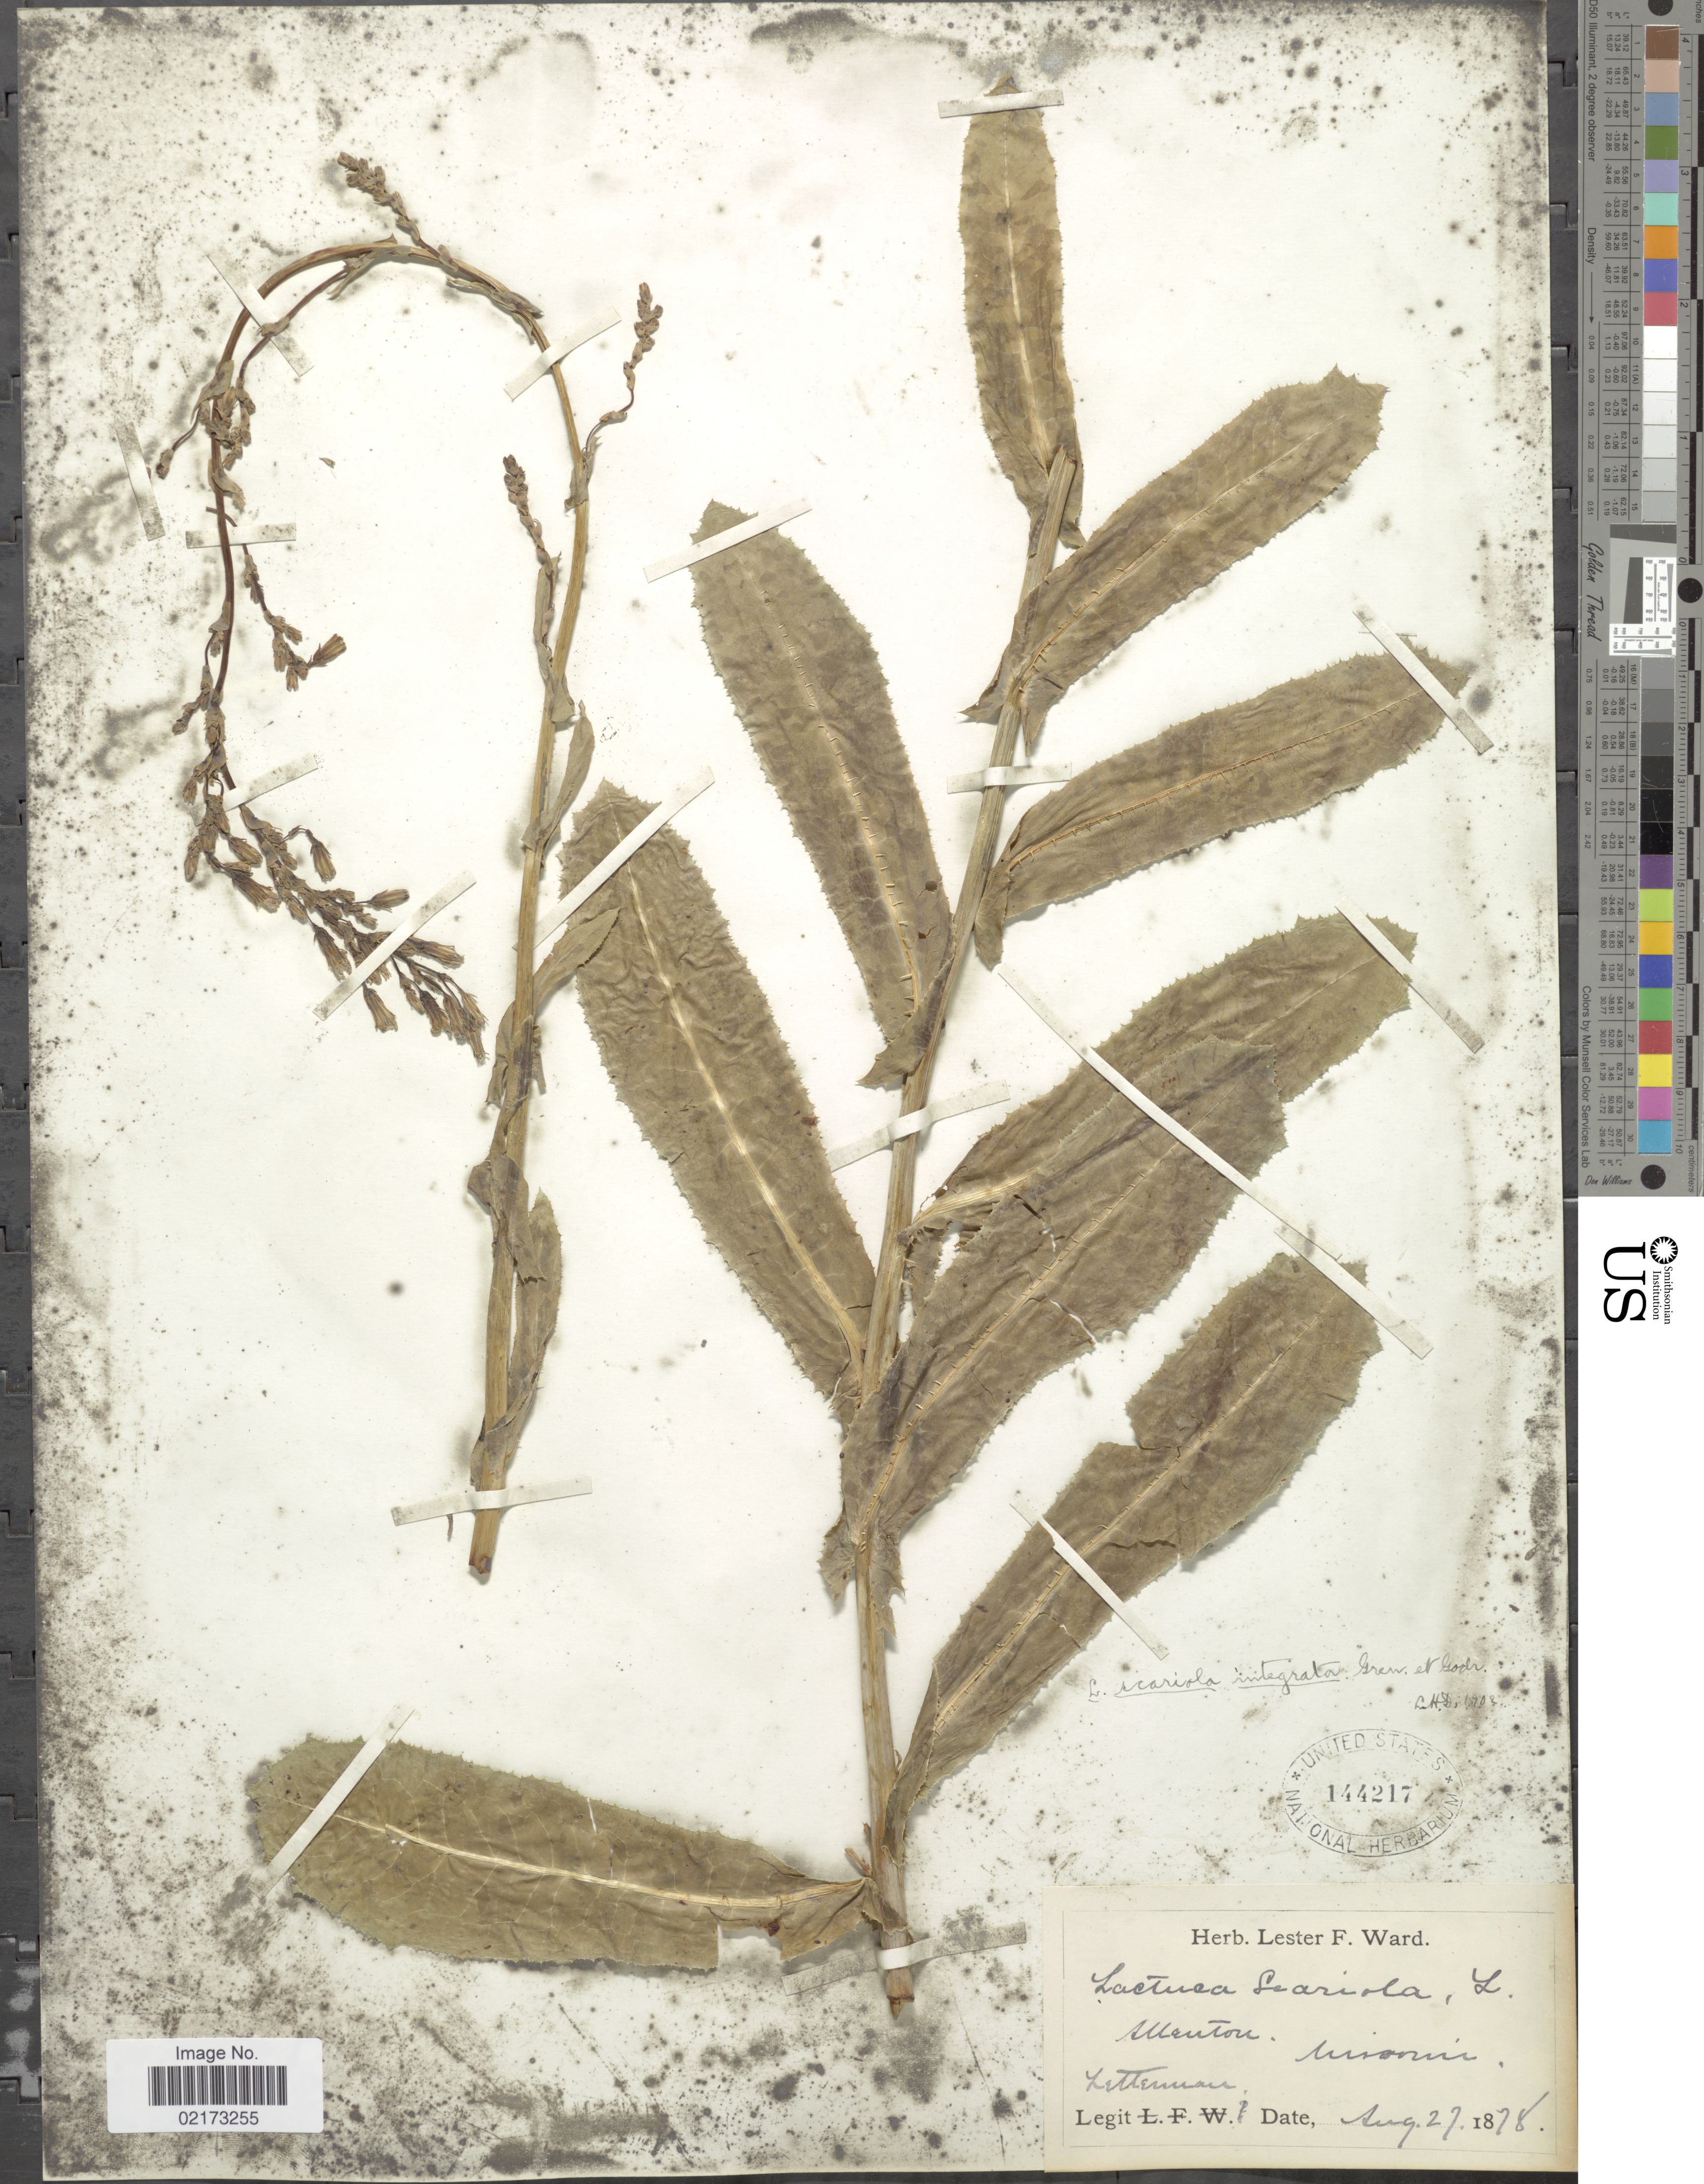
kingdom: Plantae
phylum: Tracheophyta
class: Magnoliopsida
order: Asterales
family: Asteraceae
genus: Lactuca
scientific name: Lactuca serriola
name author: L.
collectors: Letterman, --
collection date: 1878-08-27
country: United States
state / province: Missouri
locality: Allenton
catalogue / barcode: US 144217